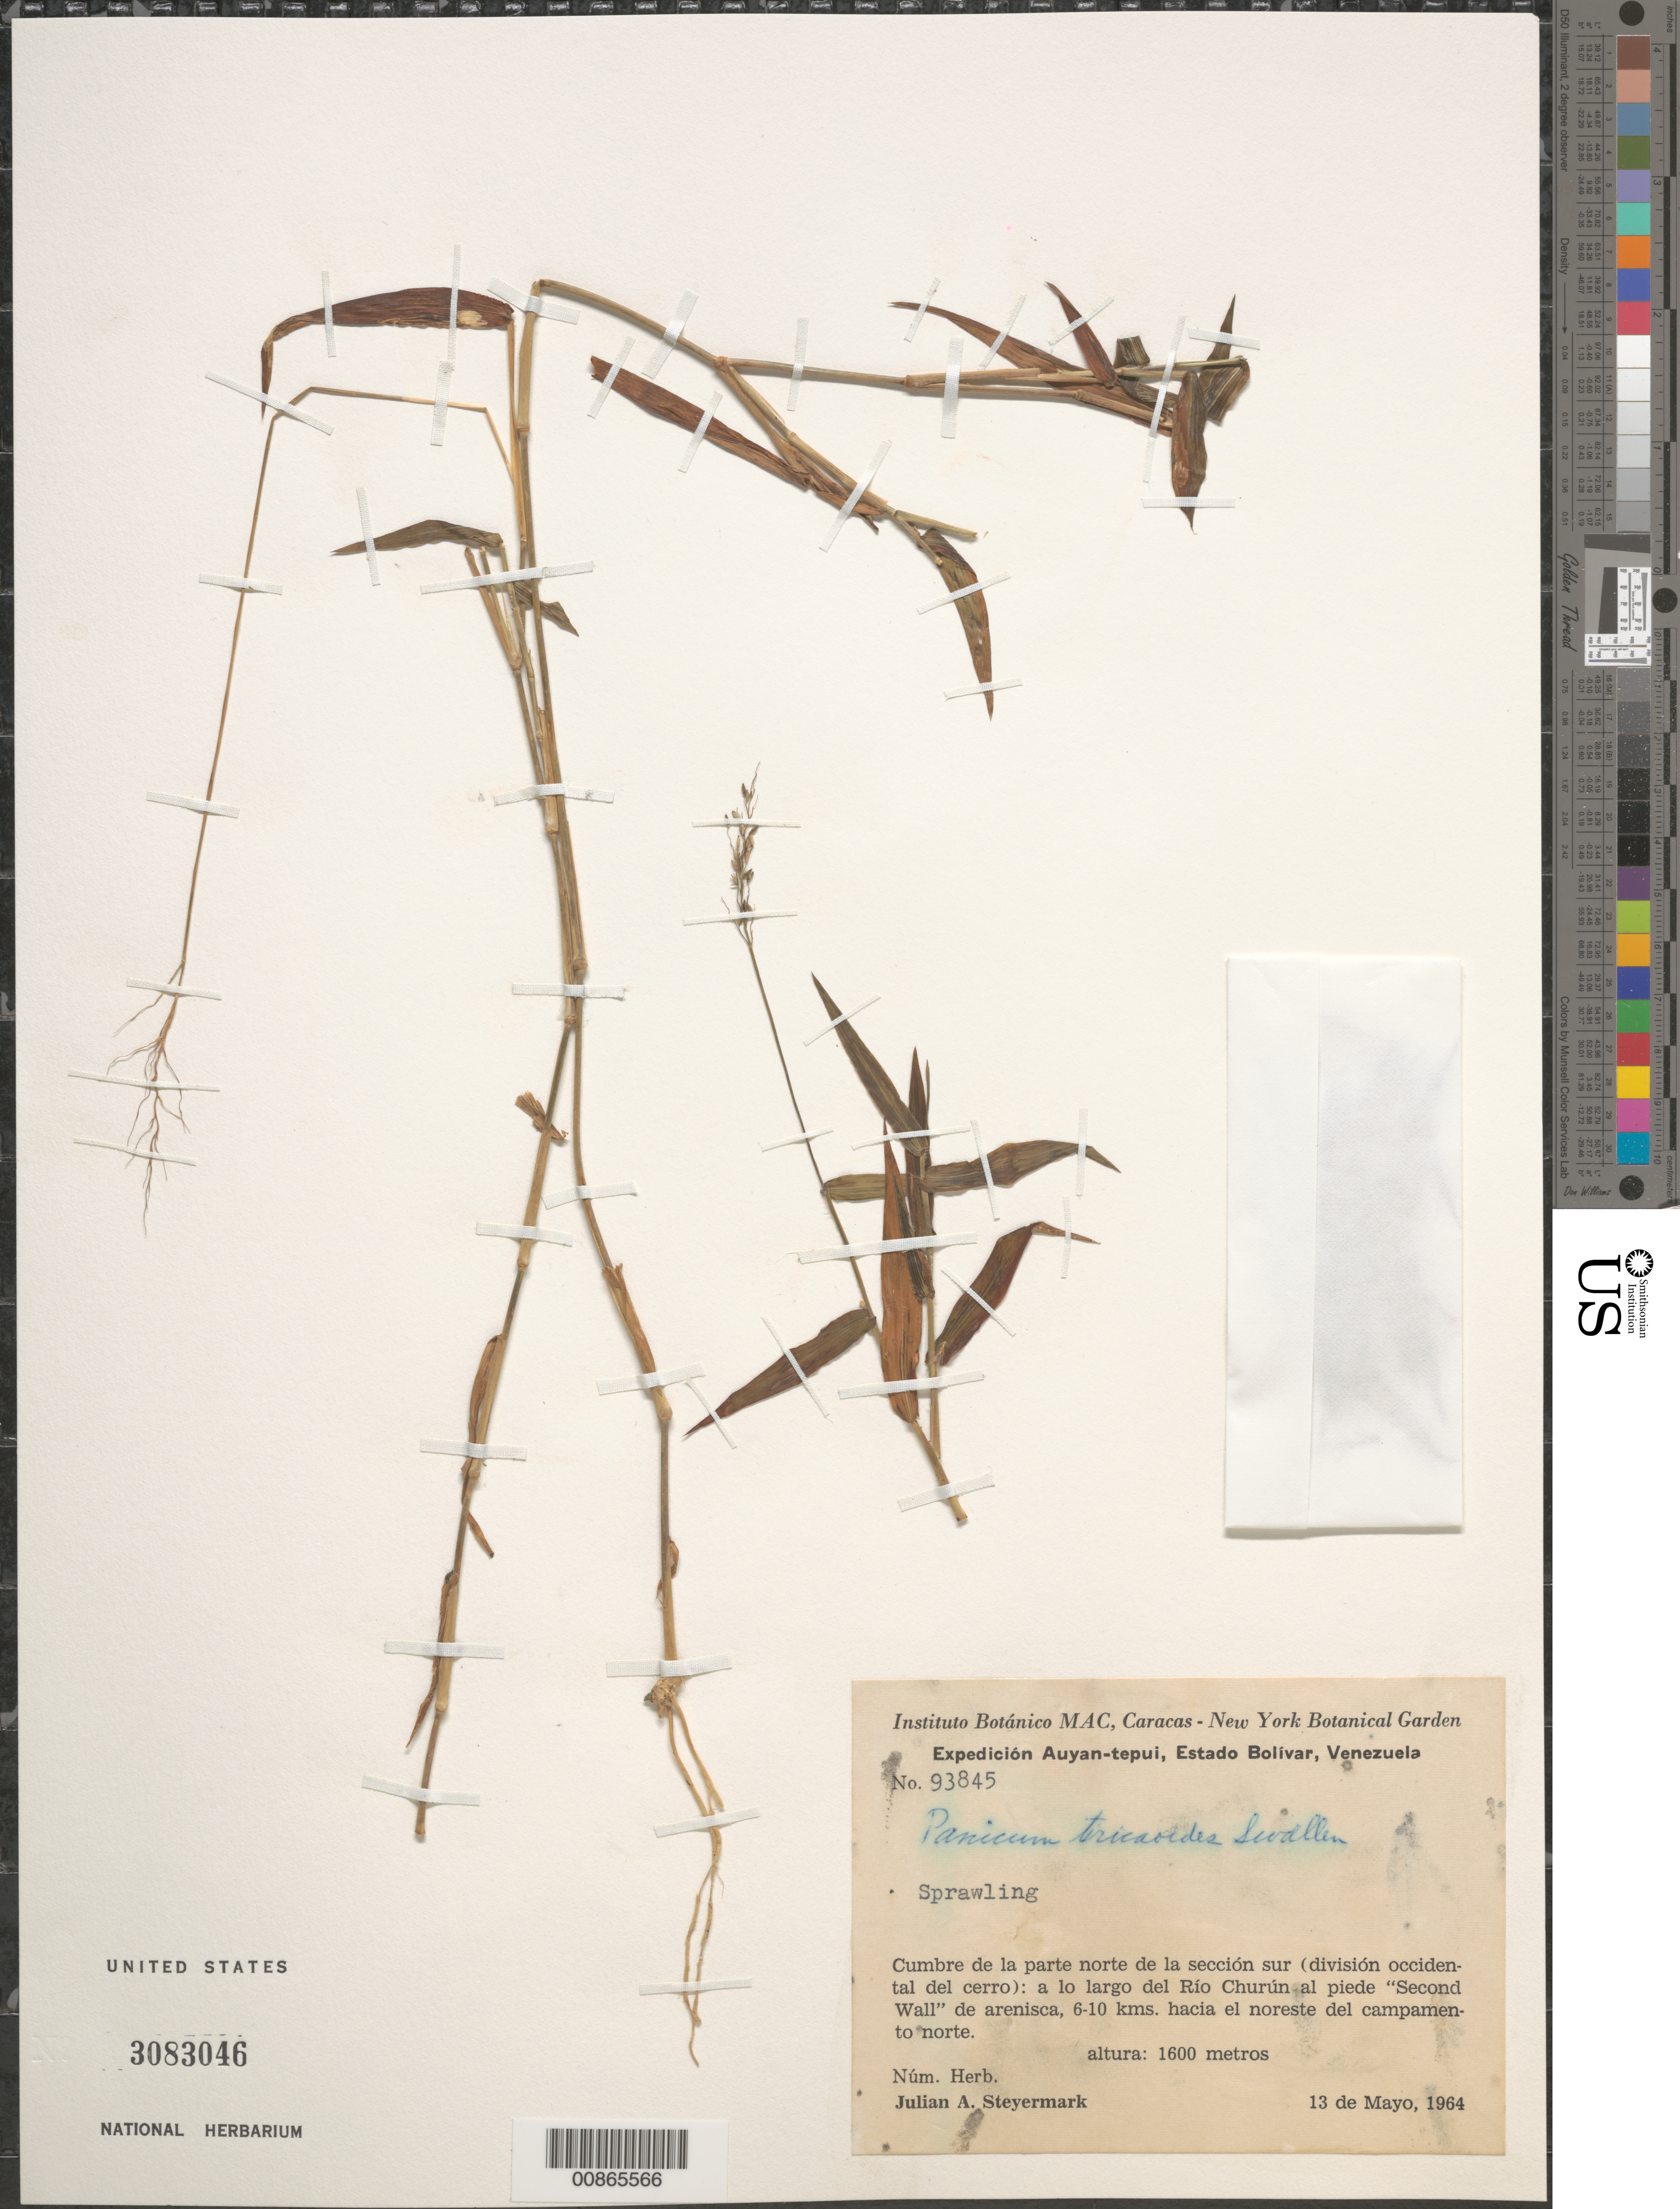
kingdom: Plantae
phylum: Tracheophyta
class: Liliopsida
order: Poales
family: Poaceae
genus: Panicum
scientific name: Panicum tiricaoides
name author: Swallen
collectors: J. Steyermark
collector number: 93845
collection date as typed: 13-May-64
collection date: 1964-05-13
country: Venezuela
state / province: Bolívar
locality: Auyan-tepuí, Río Churún, de la parte norte de la seccion sur (division occidental), al pie de "Second Wall" de arenisca, 6-10 km hacia el NE del campamento norte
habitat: Cumbre de la parte norte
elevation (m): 1600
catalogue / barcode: US 3083046